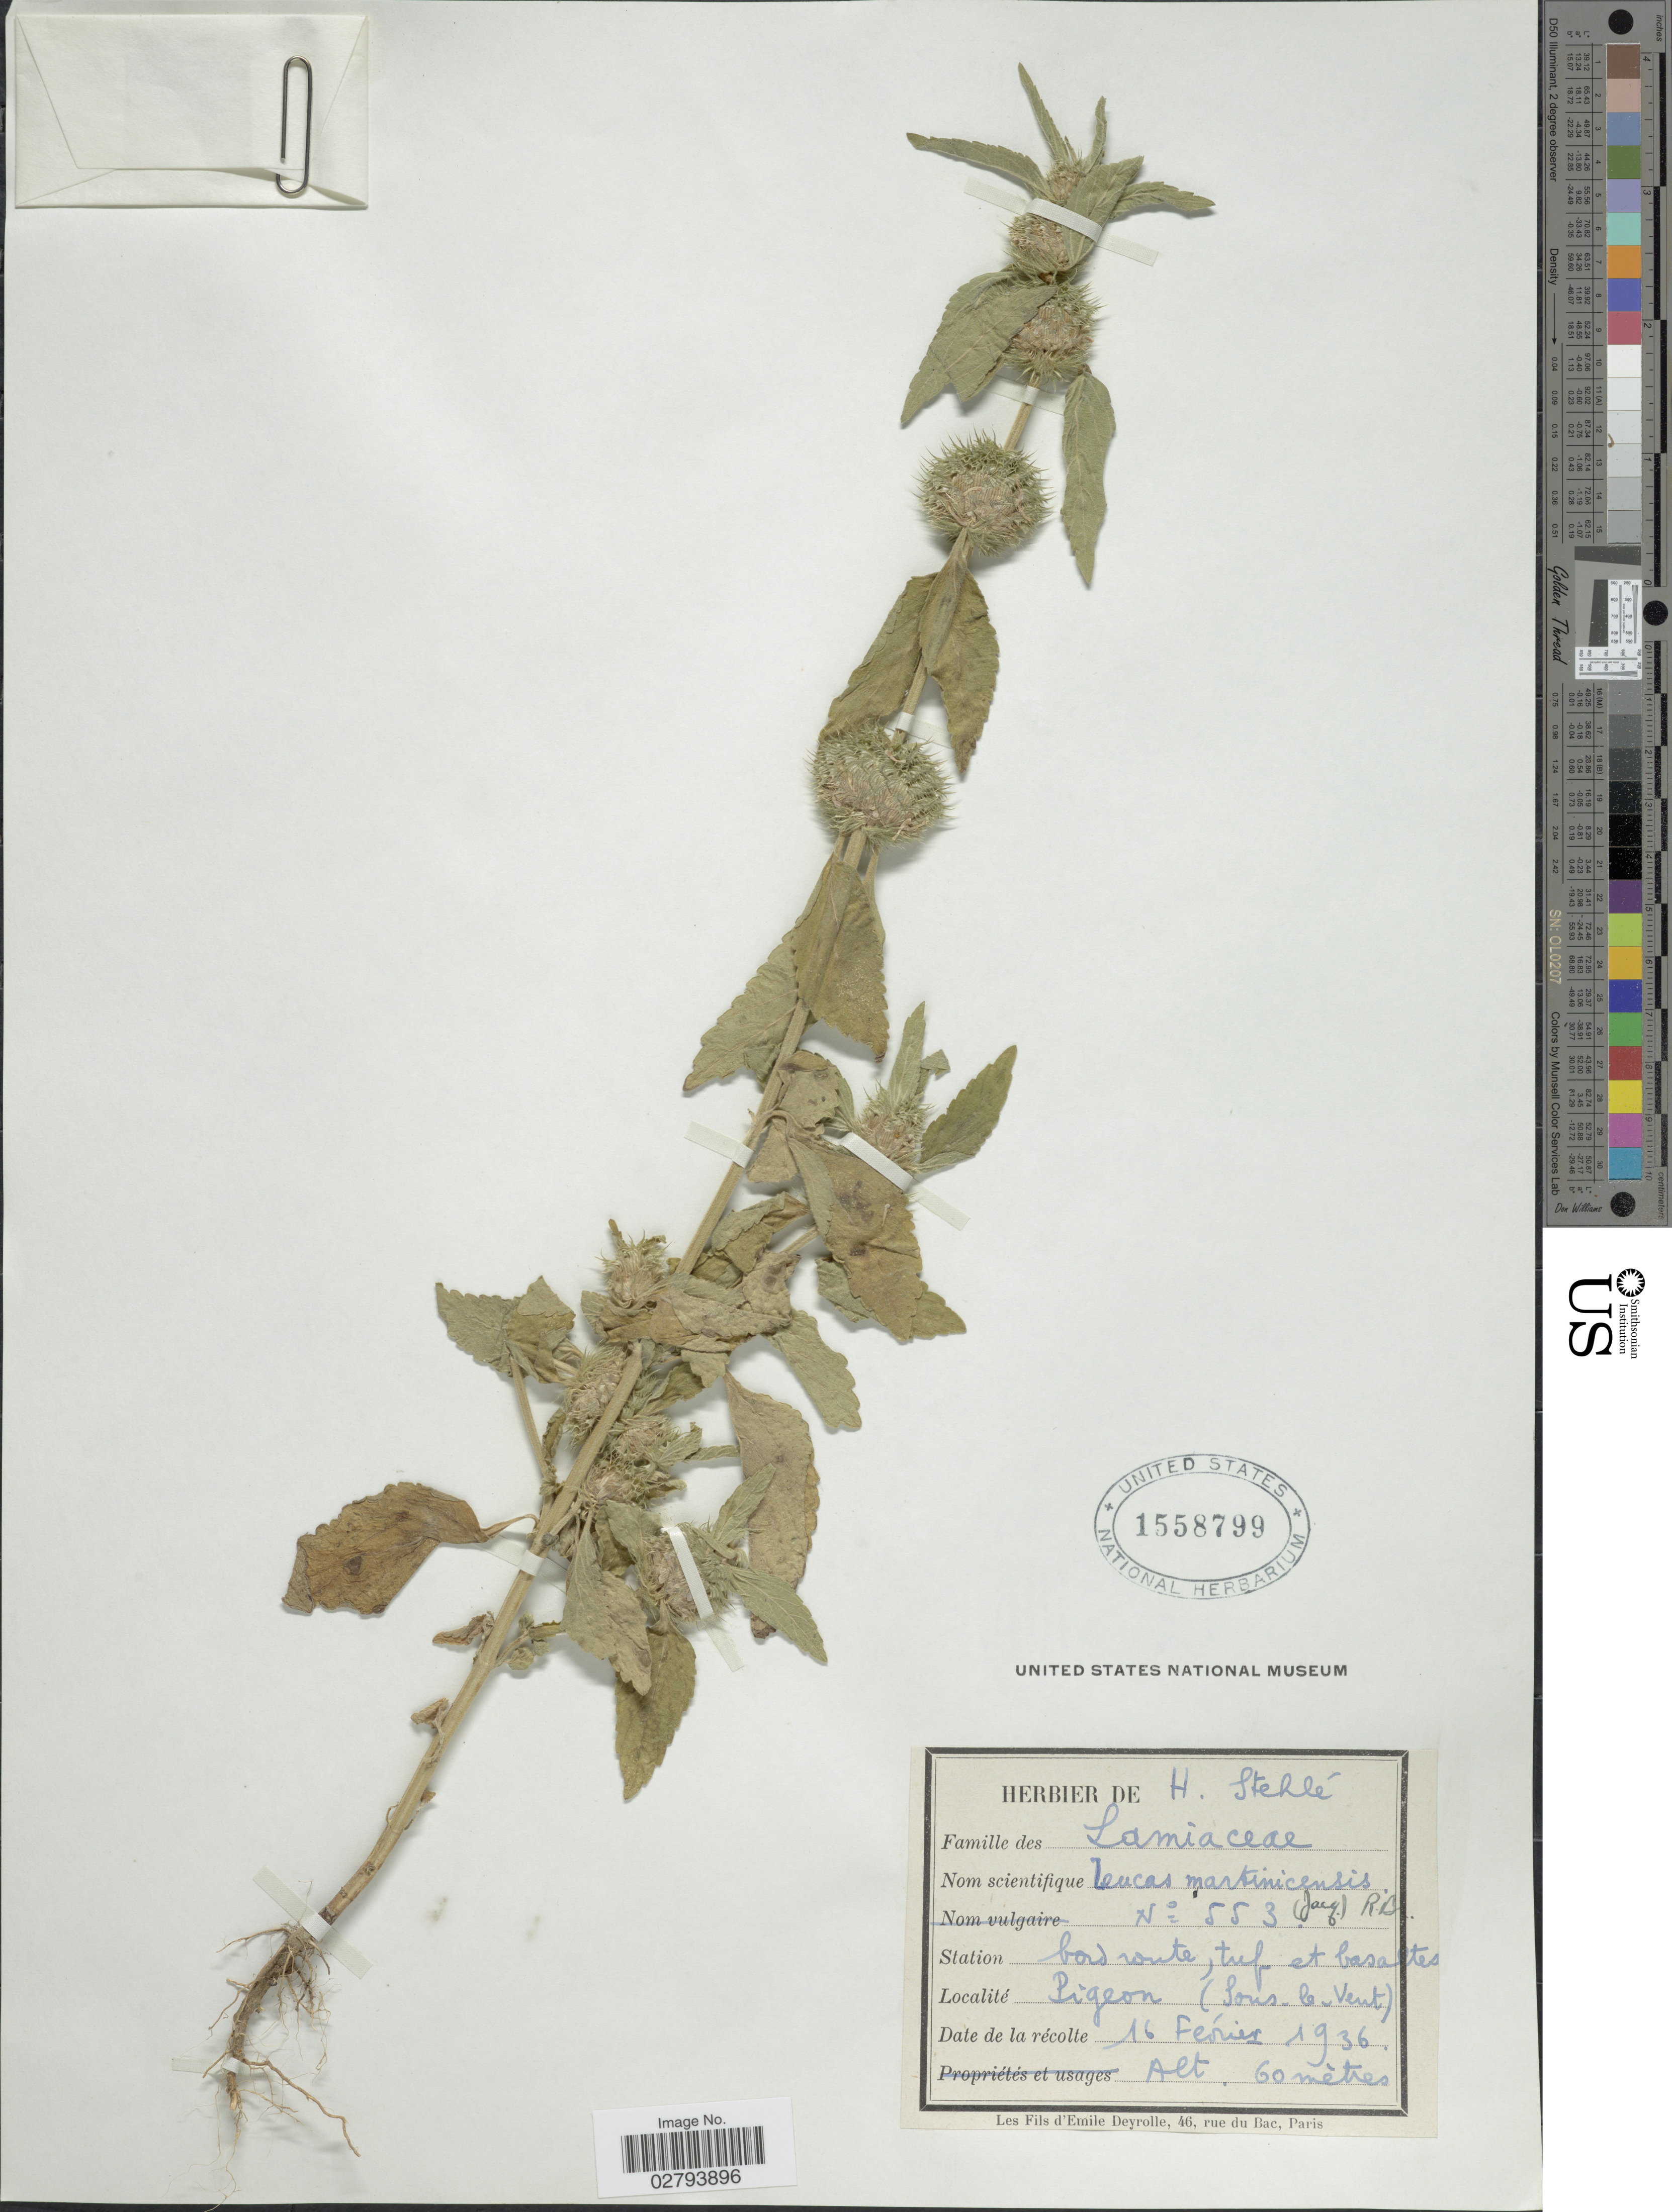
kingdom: Plantae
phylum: Tracheophyta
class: Magnoliopsida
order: Lamiales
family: Lamiaceae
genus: Leucas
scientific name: Leucas martinicensis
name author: (Jacq.) R. Br.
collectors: H. Stehlé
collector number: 553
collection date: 1936-02-16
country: St. Lucia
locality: Station bord route, tuf et basaltes, Pigeon (Sous. C. Vent).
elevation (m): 60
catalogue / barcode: US 1558799